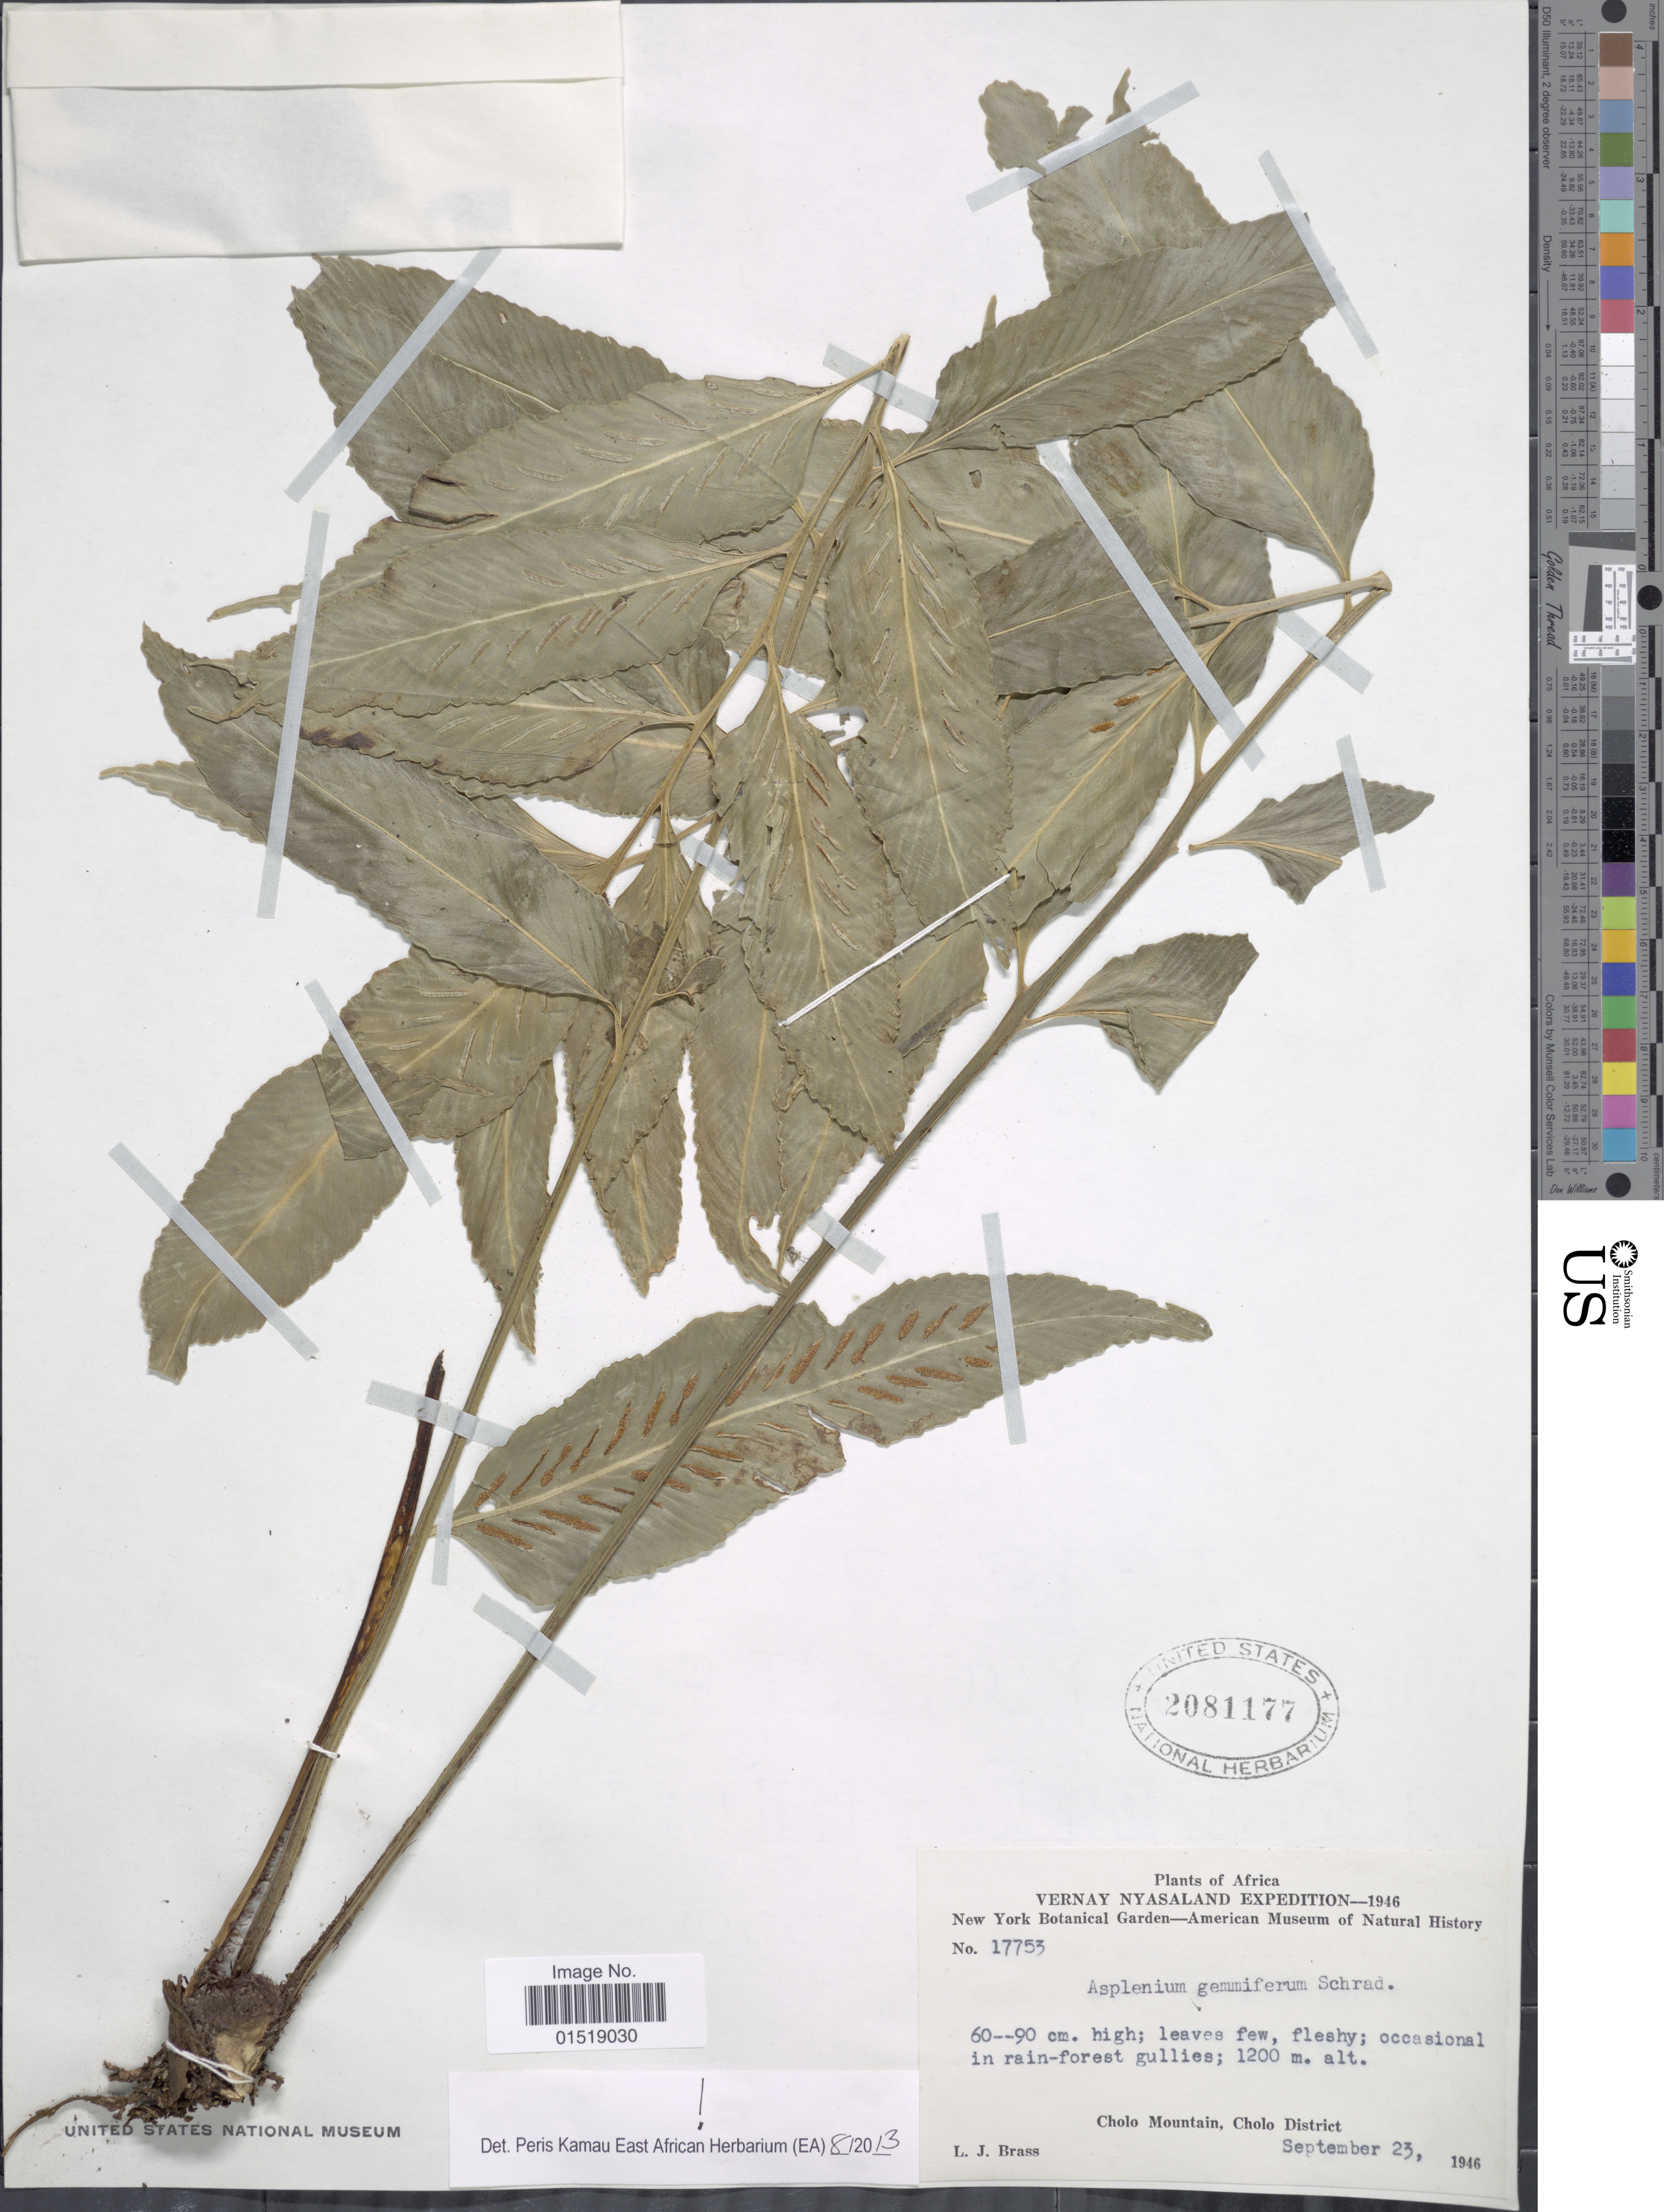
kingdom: Plantae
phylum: Tracheophyta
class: Polypodiopsida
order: Polypodiales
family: Aspleniaceae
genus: Asplenium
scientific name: Asplenium gemmiferum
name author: Schrad.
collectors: L. J. Brass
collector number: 17753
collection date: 1946-09-23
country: Malawi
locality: Africa. Cholo Mountain, Cholo District.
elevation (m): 1200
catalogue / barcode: US 2081177